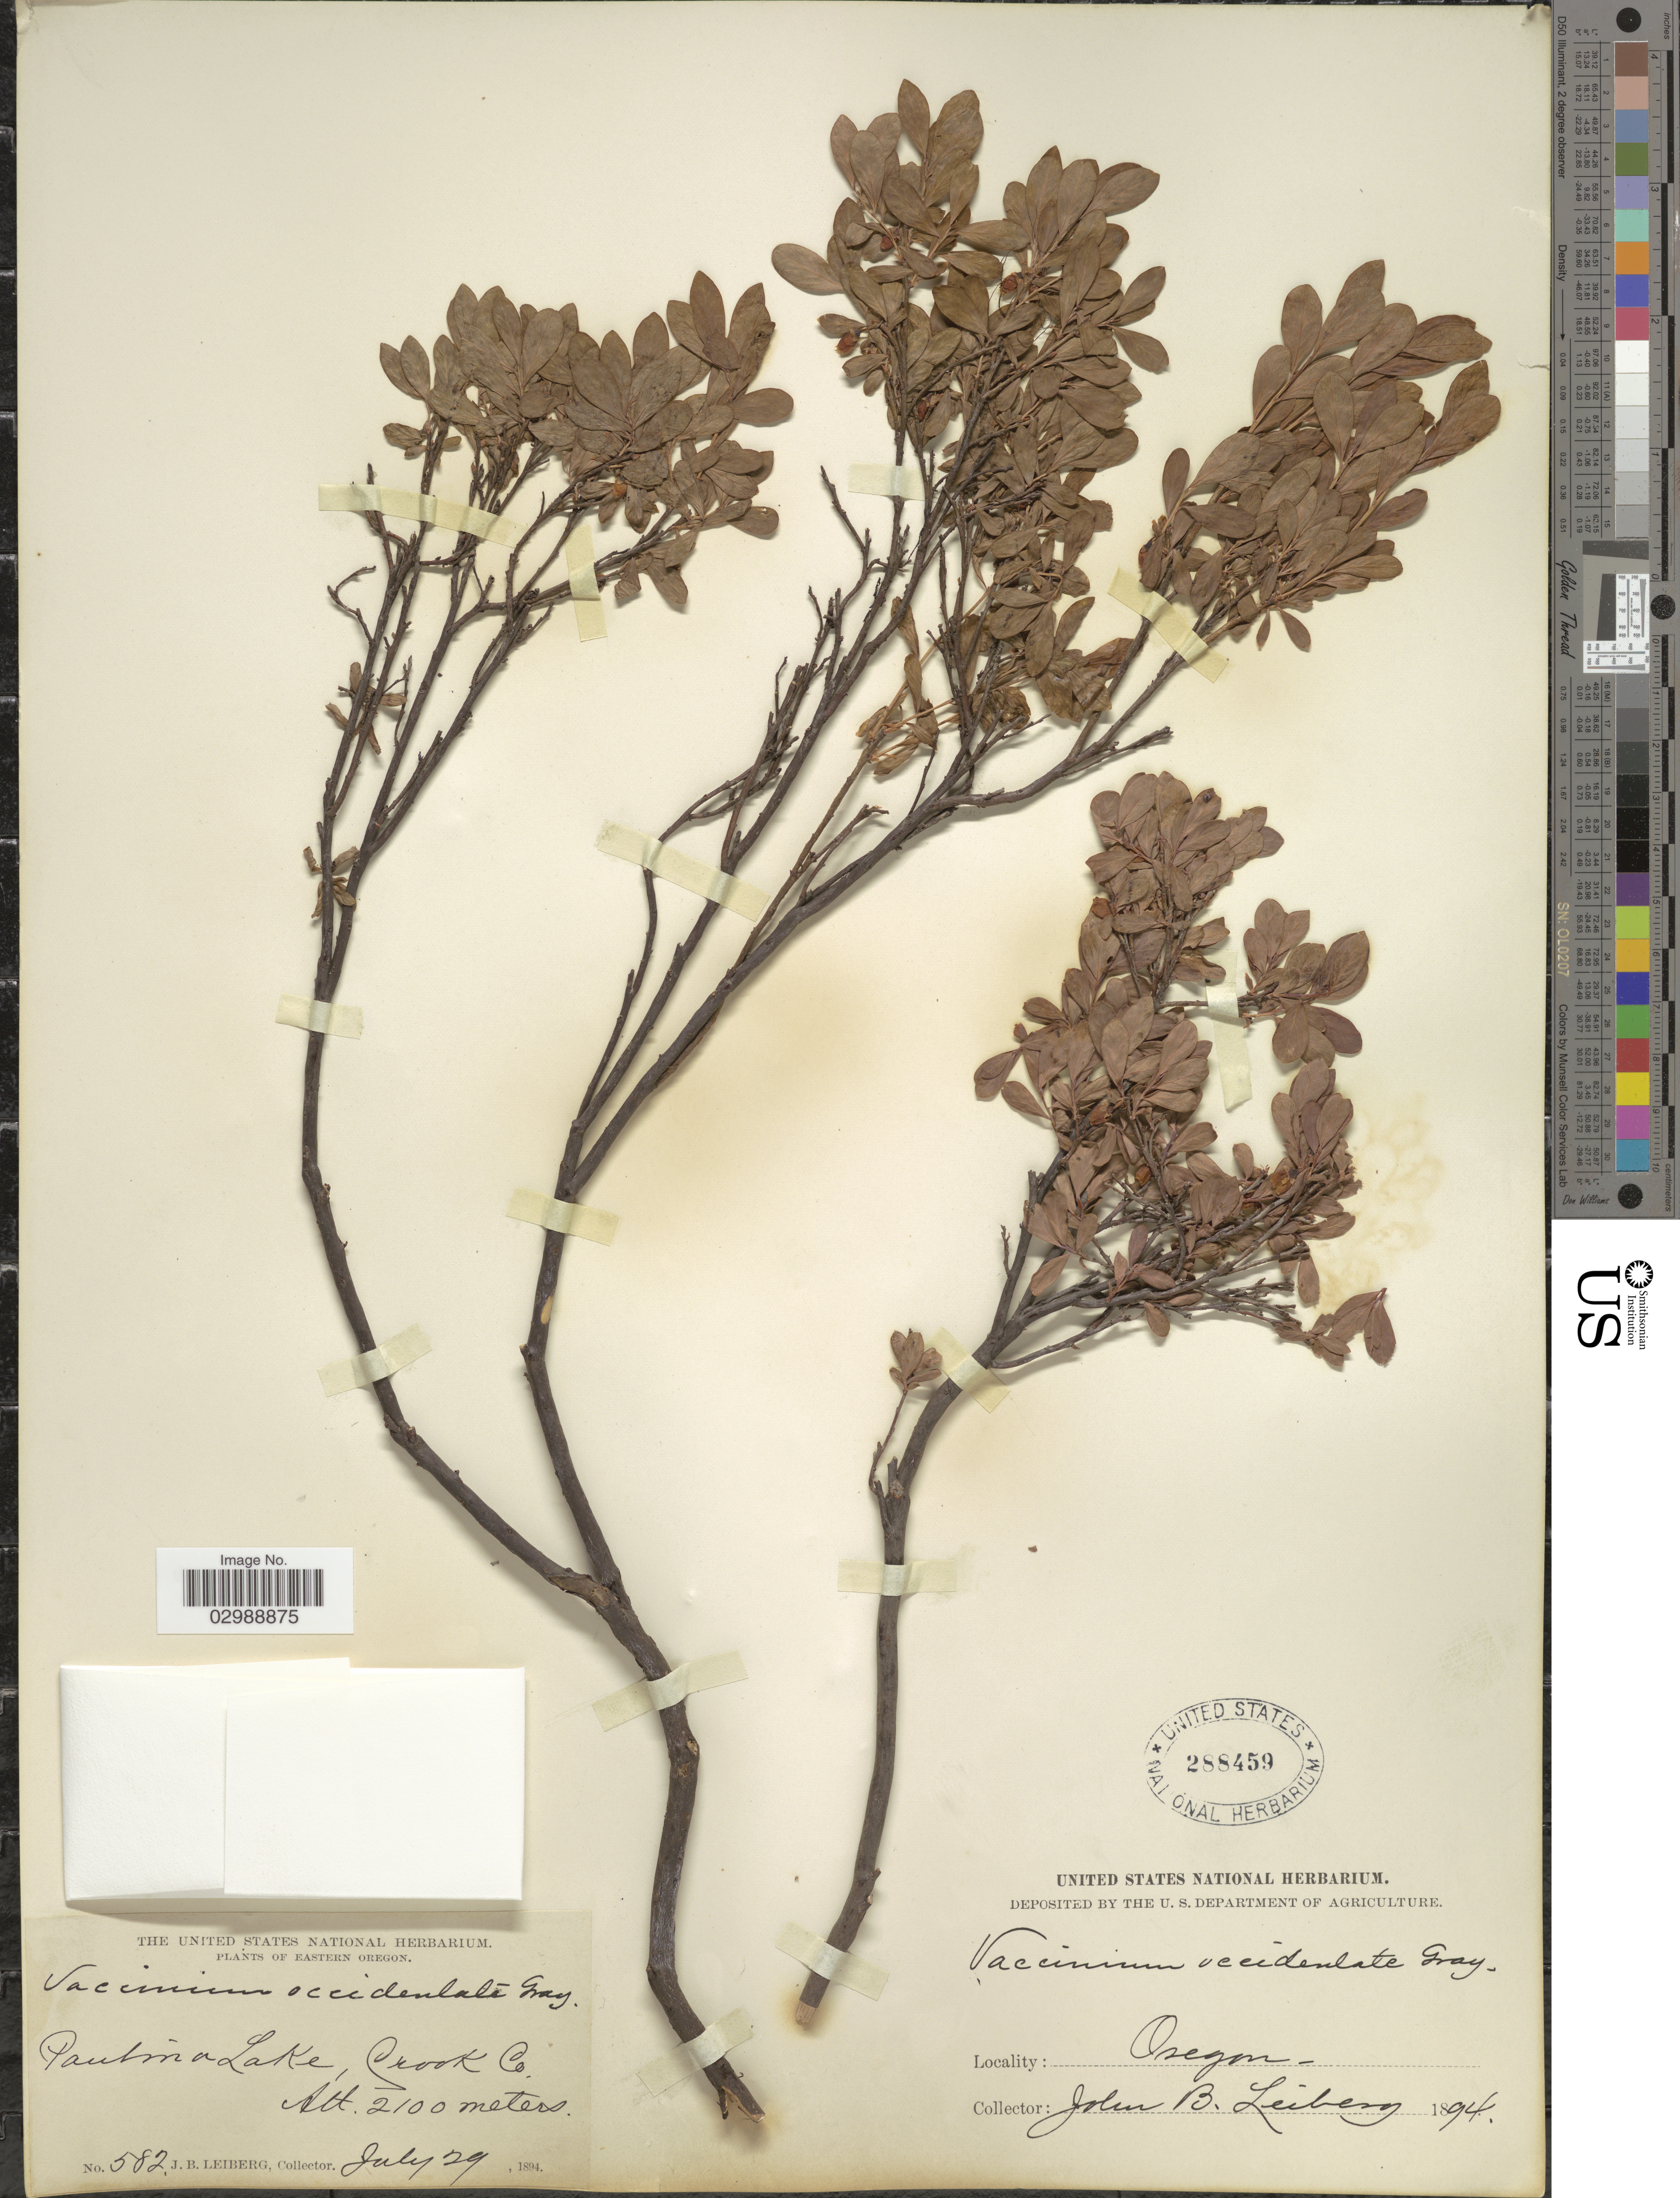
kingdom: Plantae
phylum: Tracheophyta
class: Magnoliopsida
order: Ericales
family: Ericaceae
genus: Vaccinium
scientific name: Vaccinium occidentale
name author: A. Gray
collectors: J. B. Leiberg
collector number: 582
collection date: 1894-07-29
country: United States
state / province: Oregon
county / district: Deschutes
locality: Eastern Oregon. Paulina Lake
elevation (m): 2100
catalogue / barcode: US 288459